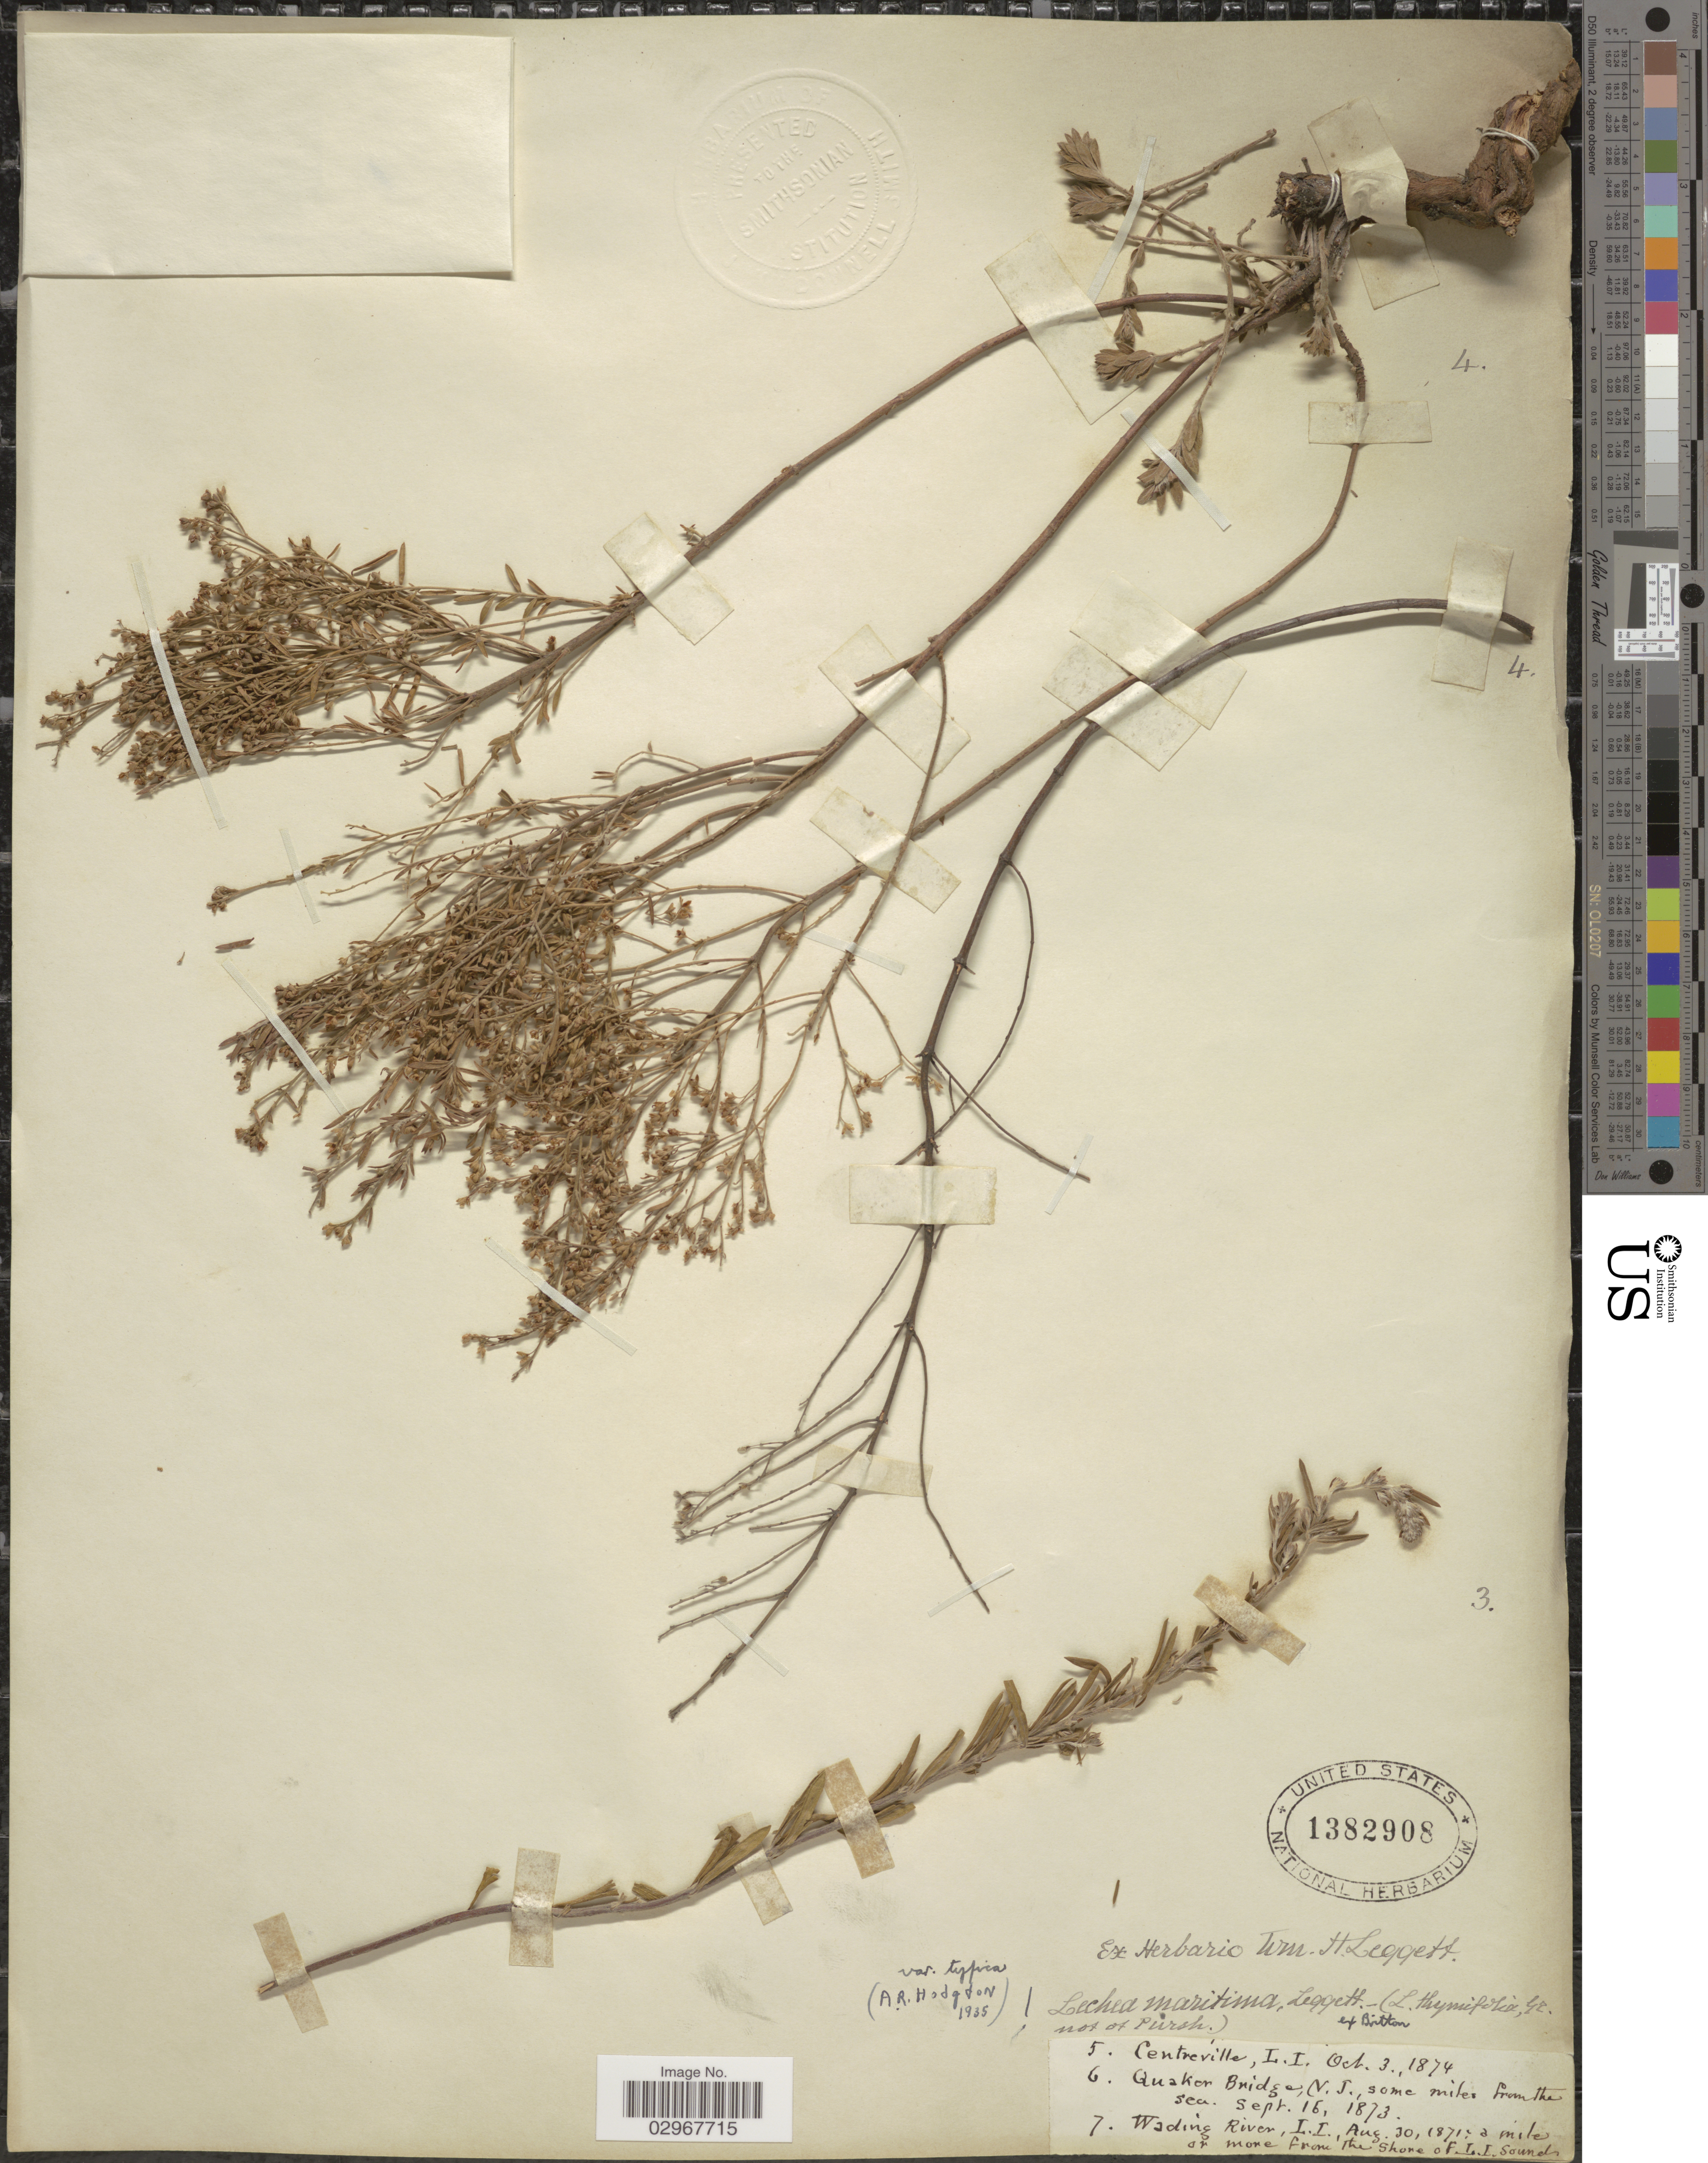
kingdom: Plantae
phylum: Tracheophyta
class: Magnoliopsida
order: Malvales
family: Cistaceae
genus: Lechea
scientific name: Lechea maritima var. typica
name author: Hodgdon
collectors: Ex herb. W. H. Leggett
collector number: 6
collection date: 1873-09-16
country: United States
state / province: New Jersey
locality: Quaker Bridge, N. J., some miles from the sea.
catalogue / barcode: US 1382908-2